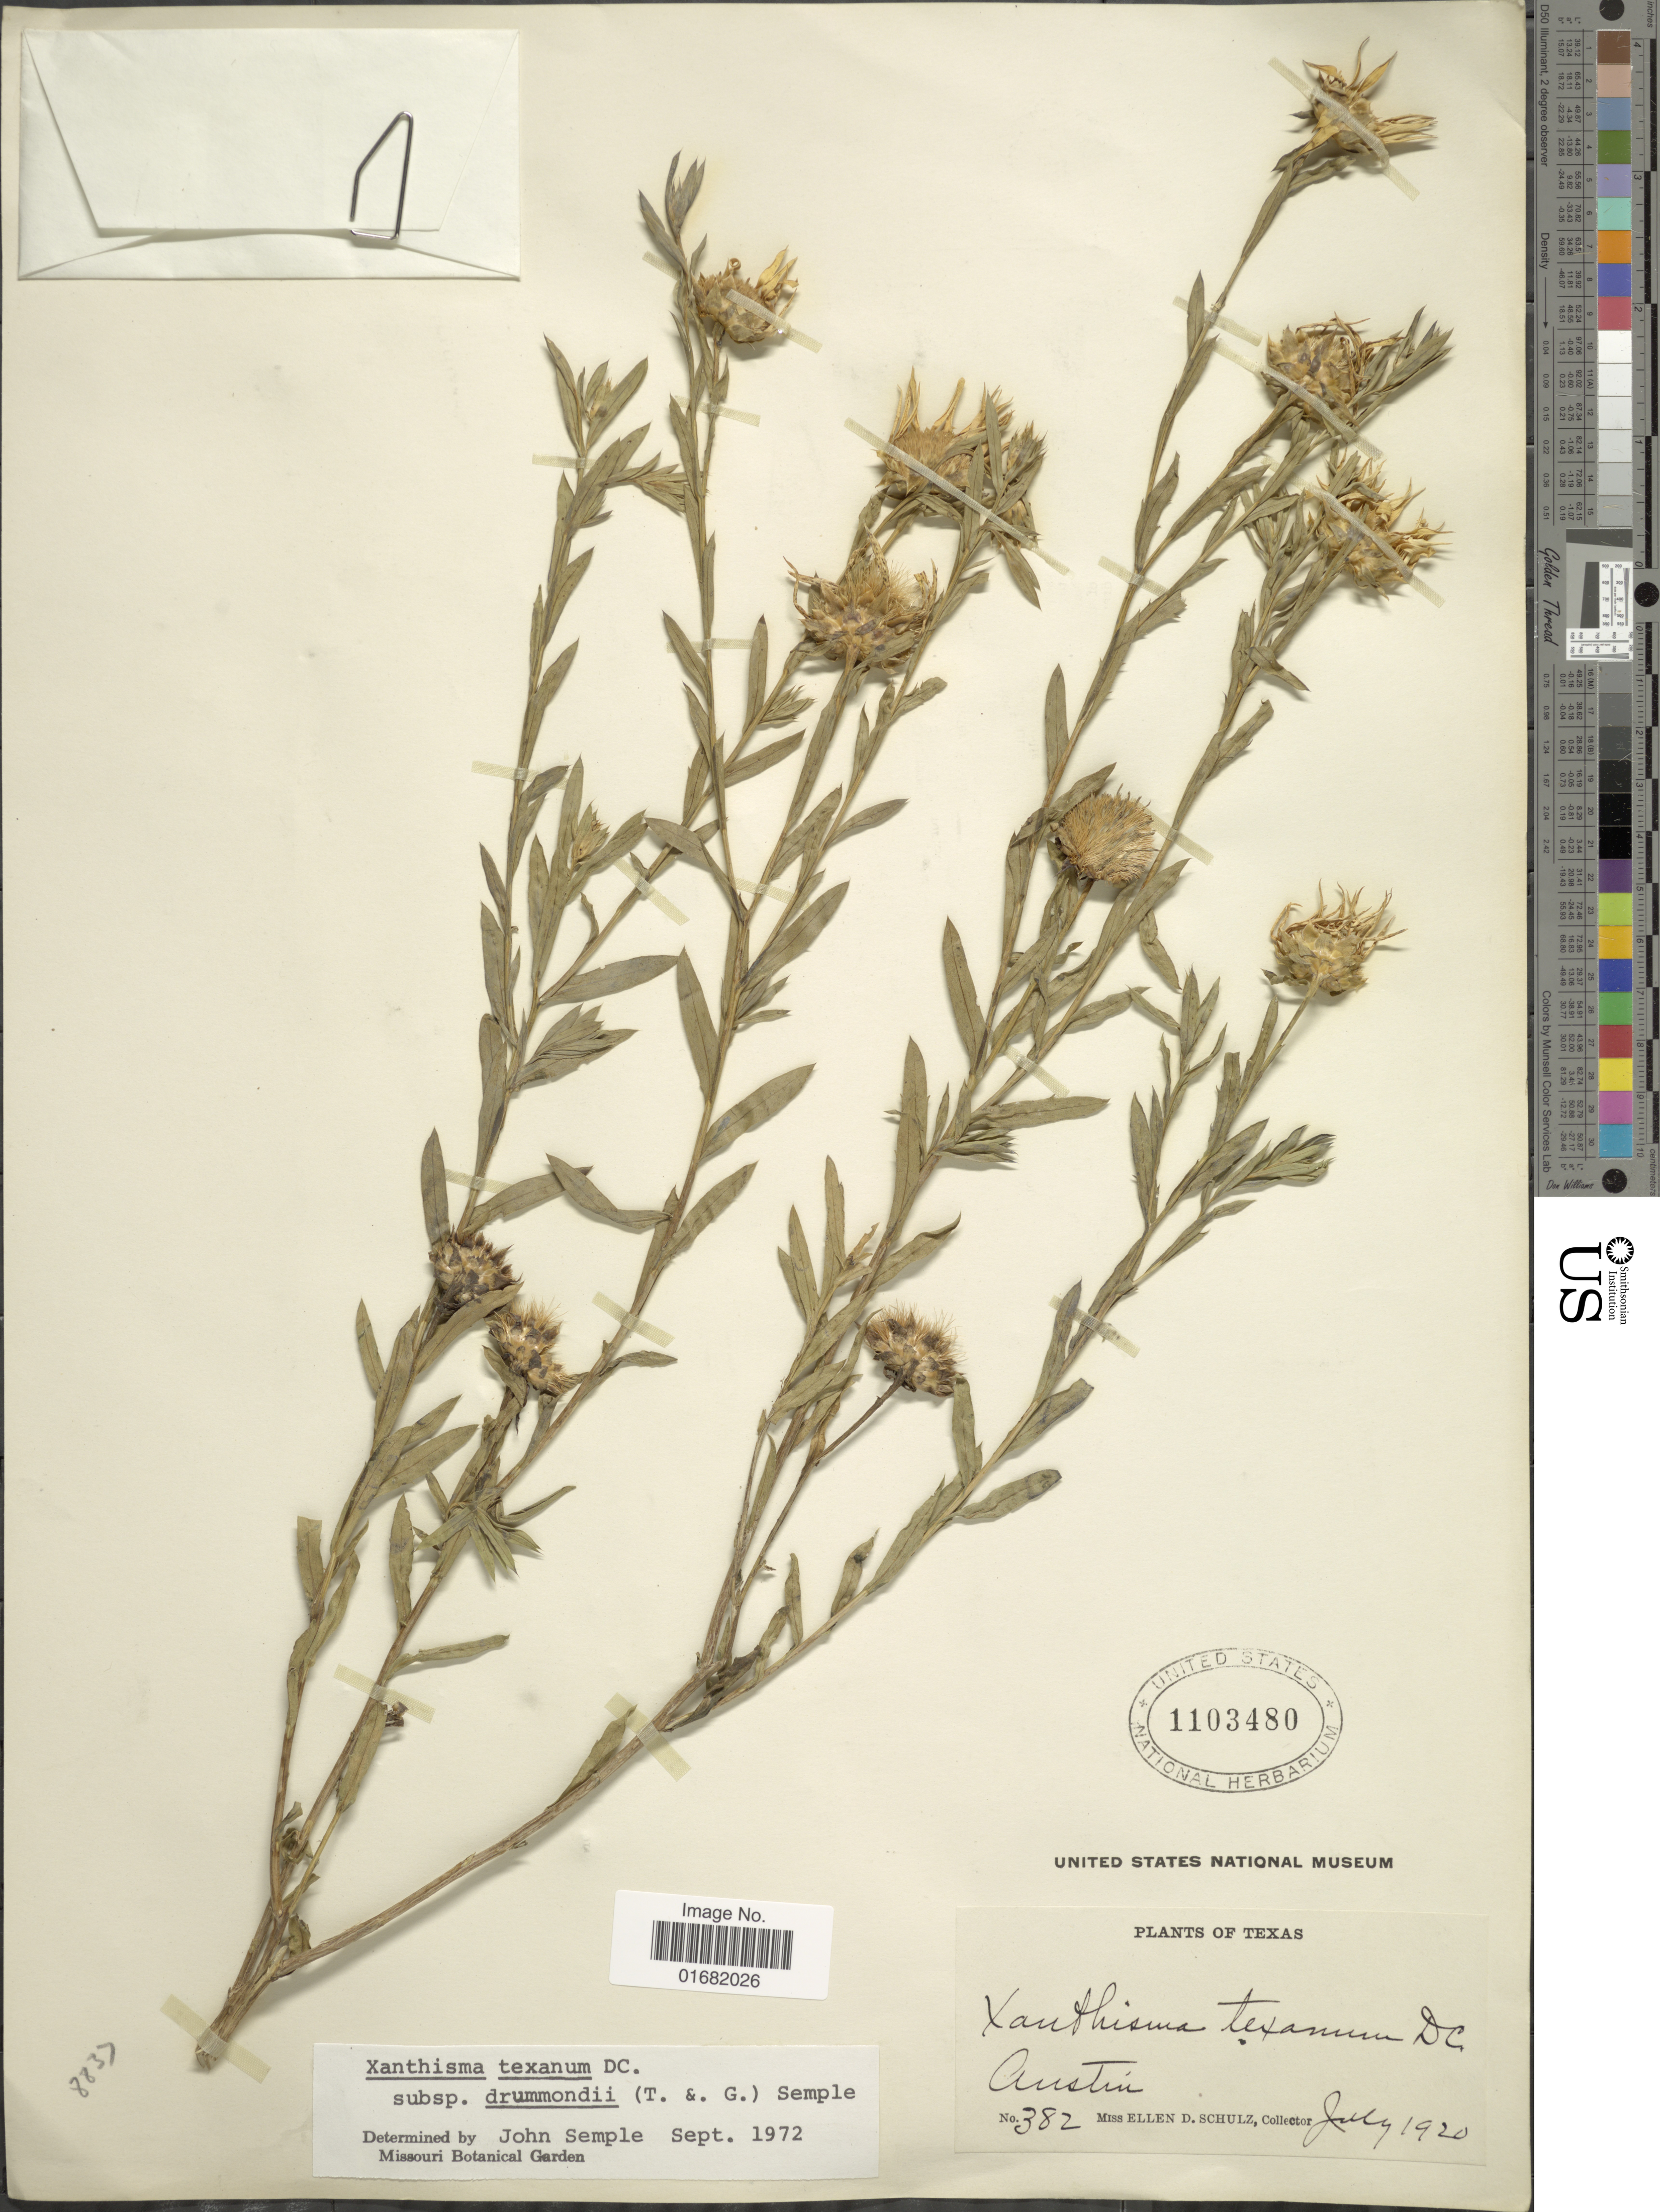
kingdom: Plantae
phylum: Tracheophyta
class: Magnoliopsida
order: Asterales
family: Asteraceae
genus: Xanthisma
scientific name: Xanthisma texanum subsp. drummondii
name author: (Torr. & A. Gray) Semple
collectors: E. D. Schulz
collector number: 382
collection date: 1920-07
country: United States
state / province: Texas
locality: Austin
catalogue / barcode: US 1103480